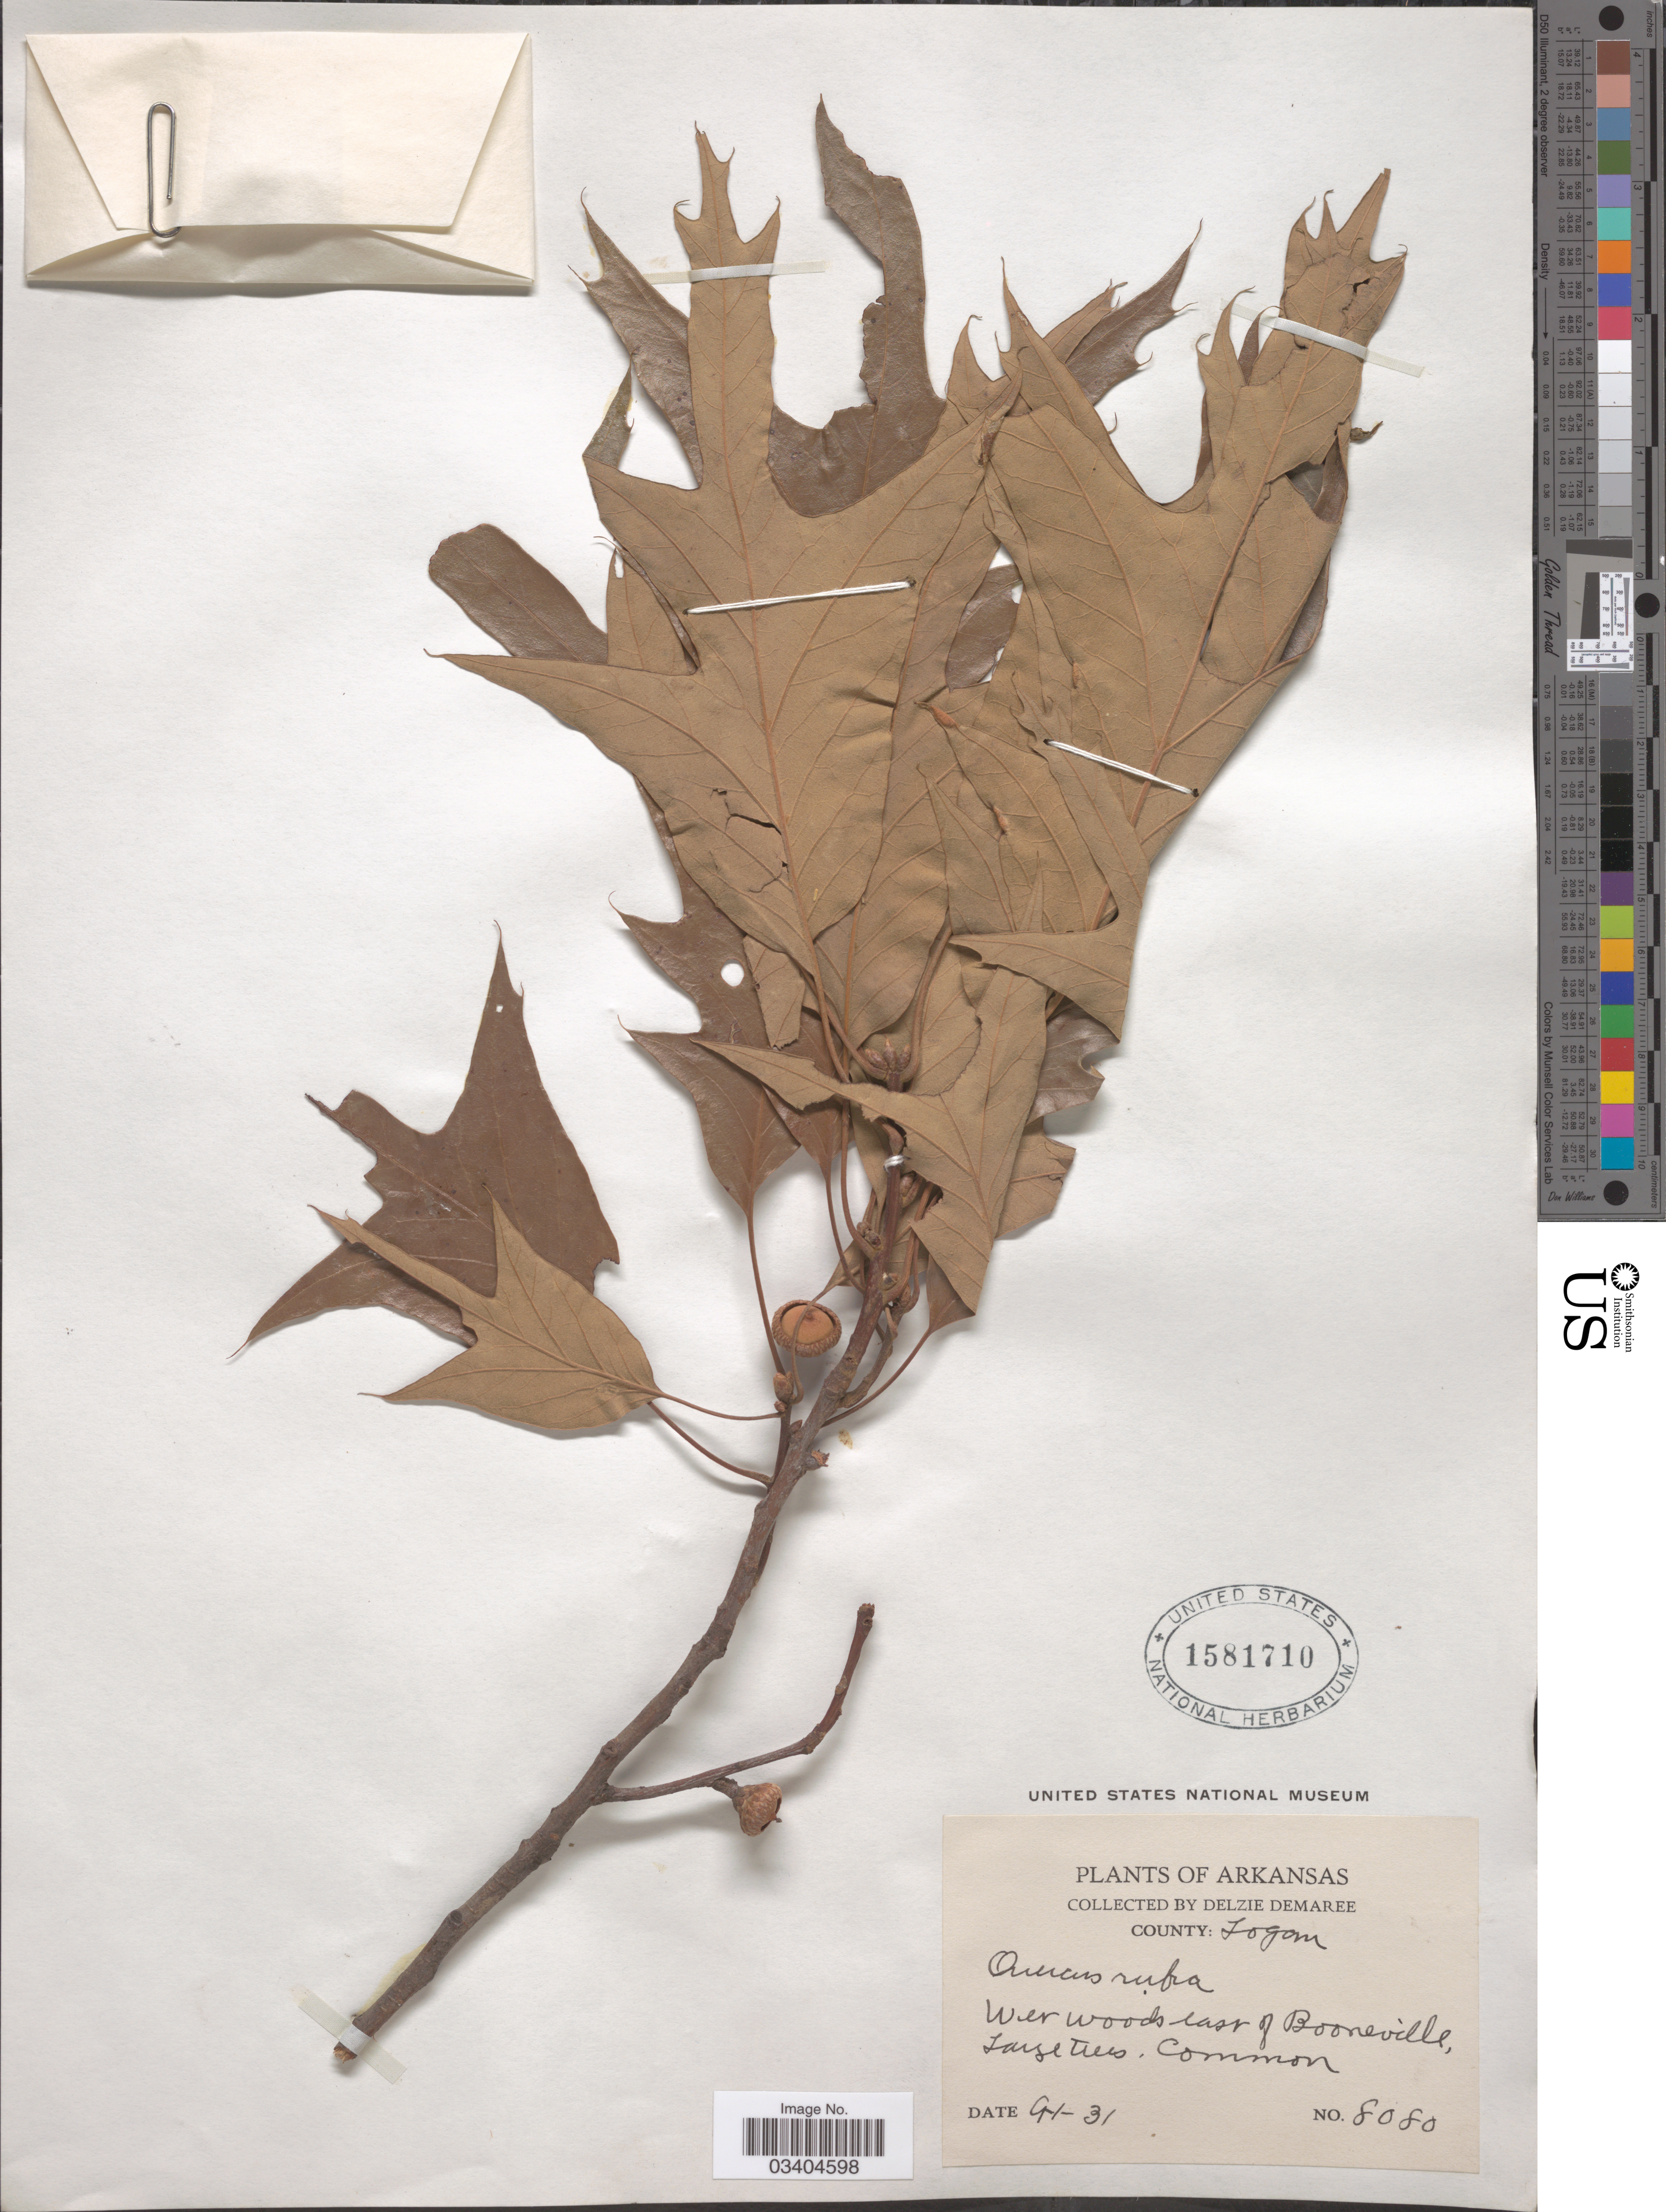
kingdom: Plantae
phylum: Tracheophyta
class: Magnoliopsida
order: Fagales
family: Fagaceae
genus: Quercus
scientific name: Quercus falcata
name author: Michx.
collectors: D. Demaree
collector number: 8080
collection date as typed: Transcribed d/m/y: 1/9/31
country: United States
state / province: Arkansas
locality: County: Logan. Wet woods east of Booneville.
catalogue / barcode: US 1581710